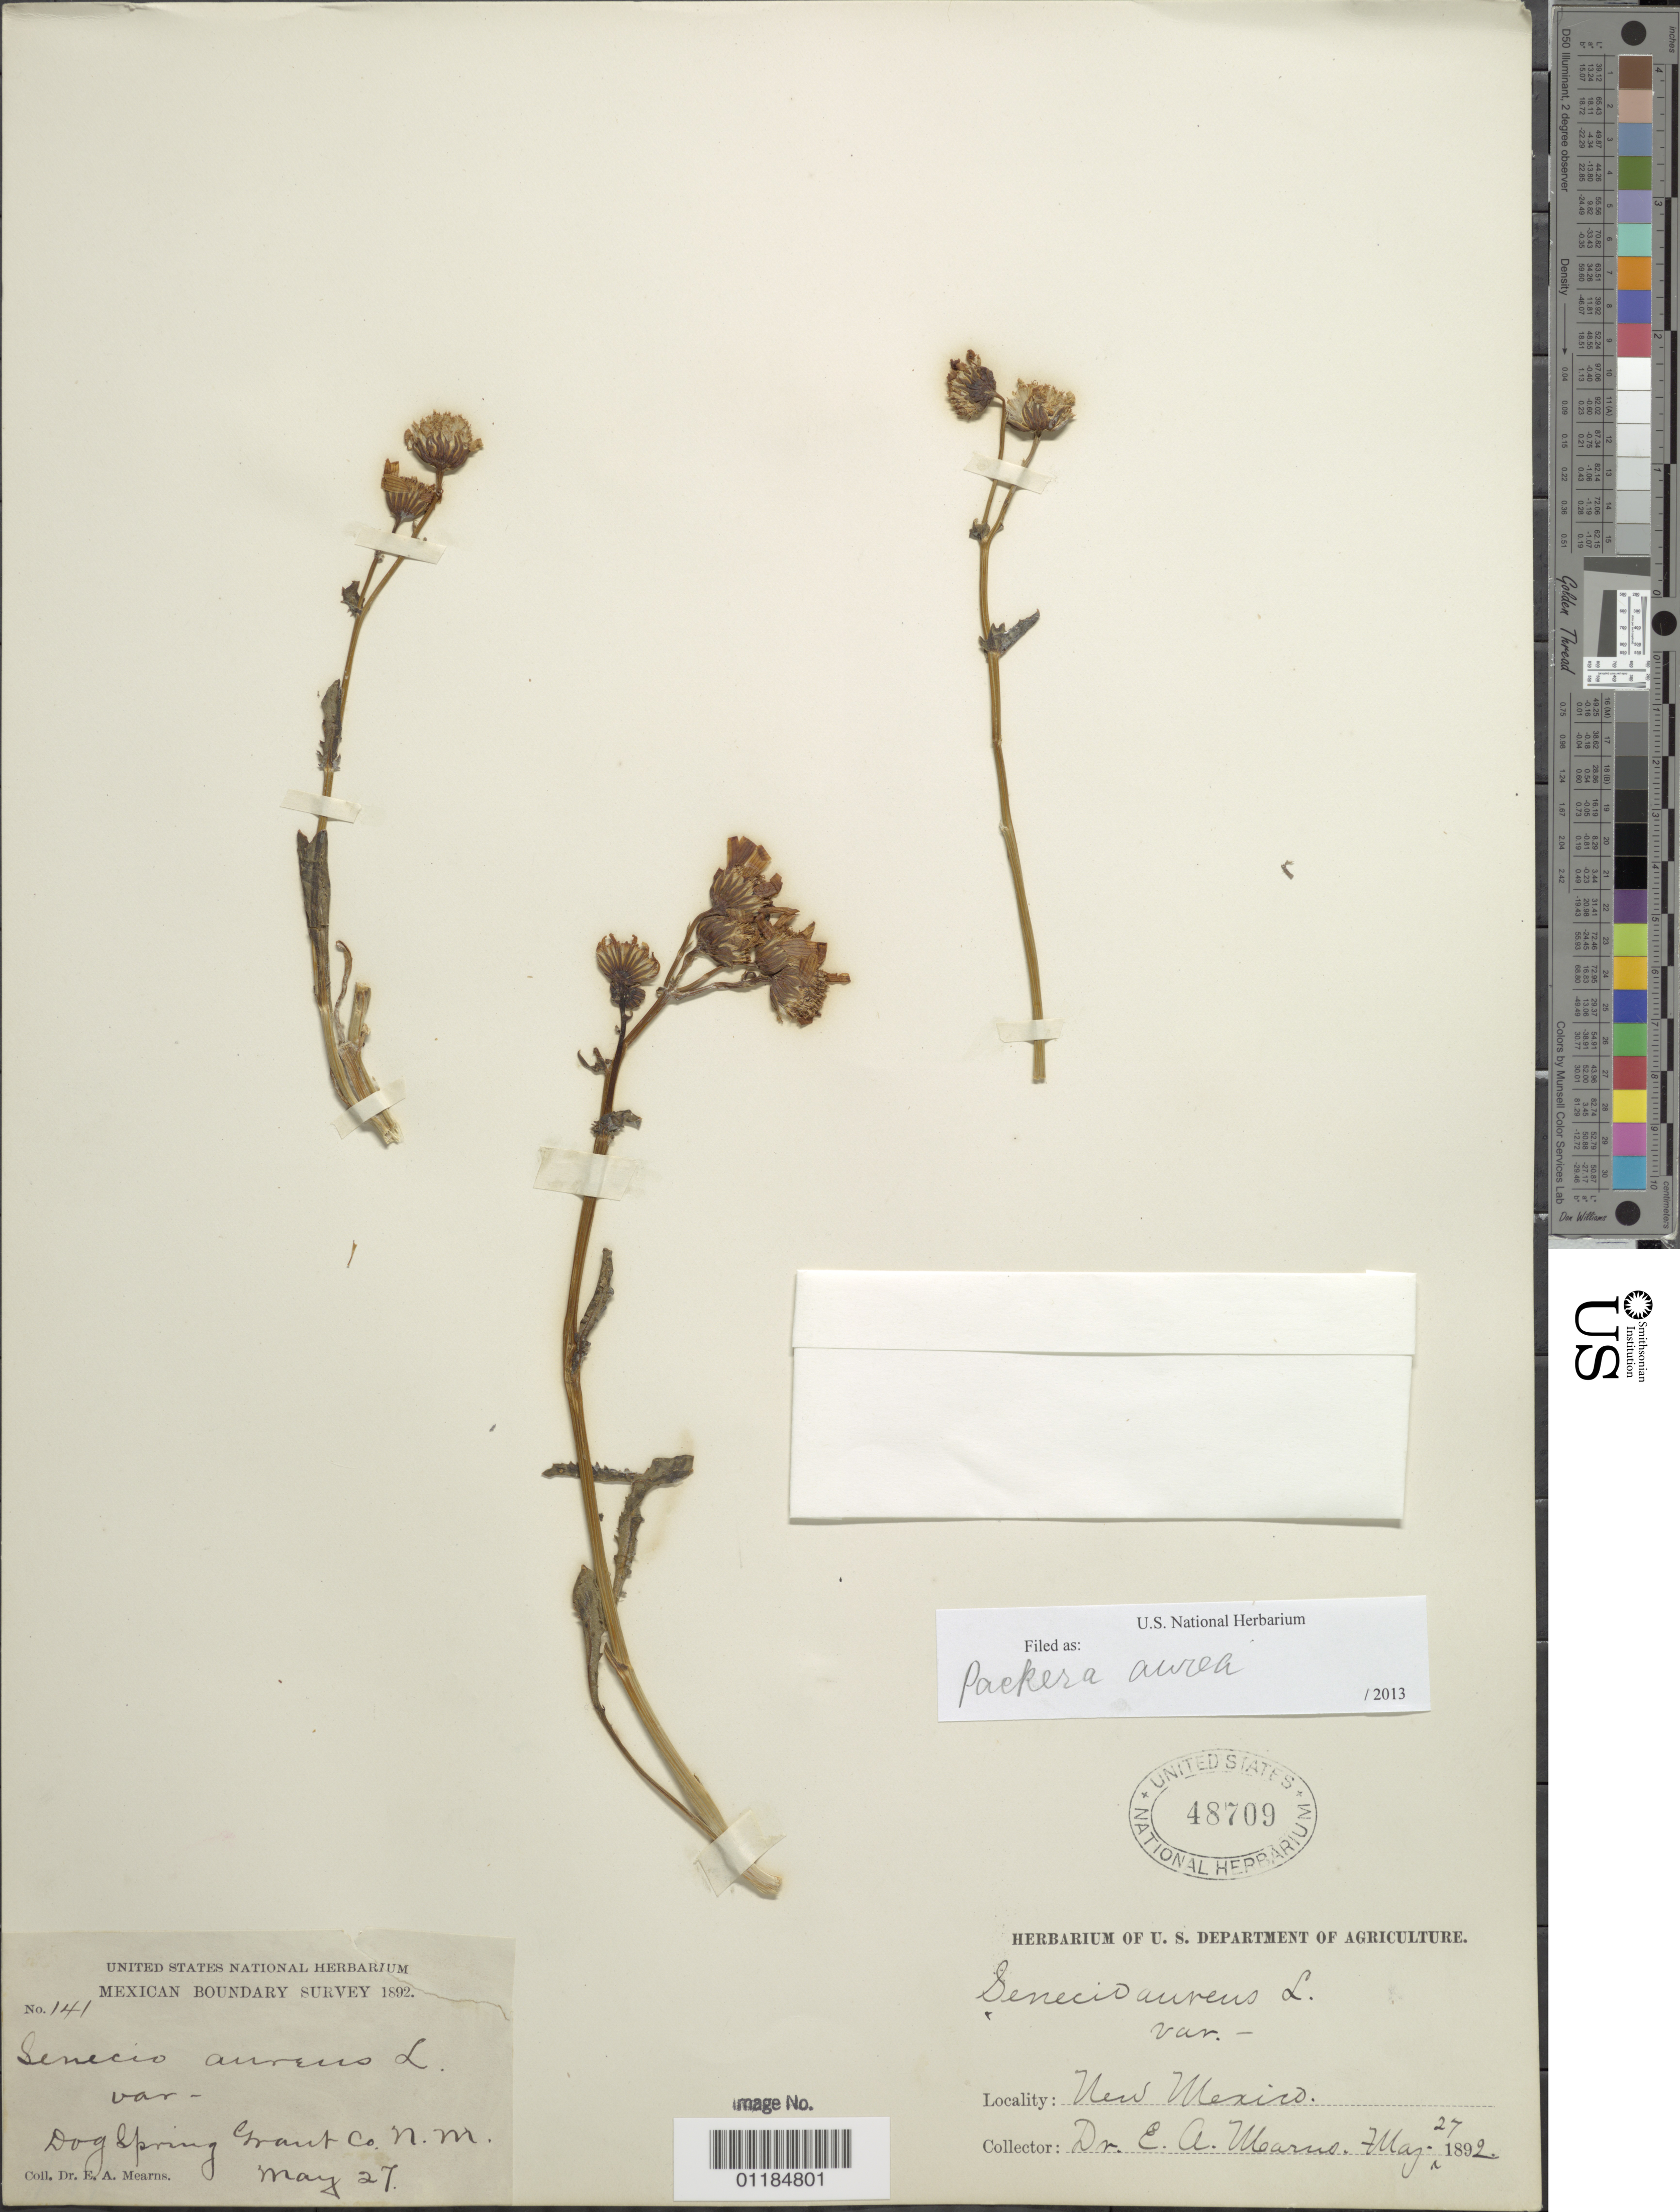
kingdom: Plantae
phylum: Tracheophyta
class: Magnoliopsida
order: Asterales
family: Asteraceae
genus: Packera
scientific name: Packera aurea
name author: (L.) Á. Löve & D. Löve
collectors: E. A. Mearns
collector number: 141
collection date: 1892-05-27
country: United States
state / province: New Mexico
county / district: Grant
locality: Dog Spring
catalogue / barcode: US 48709